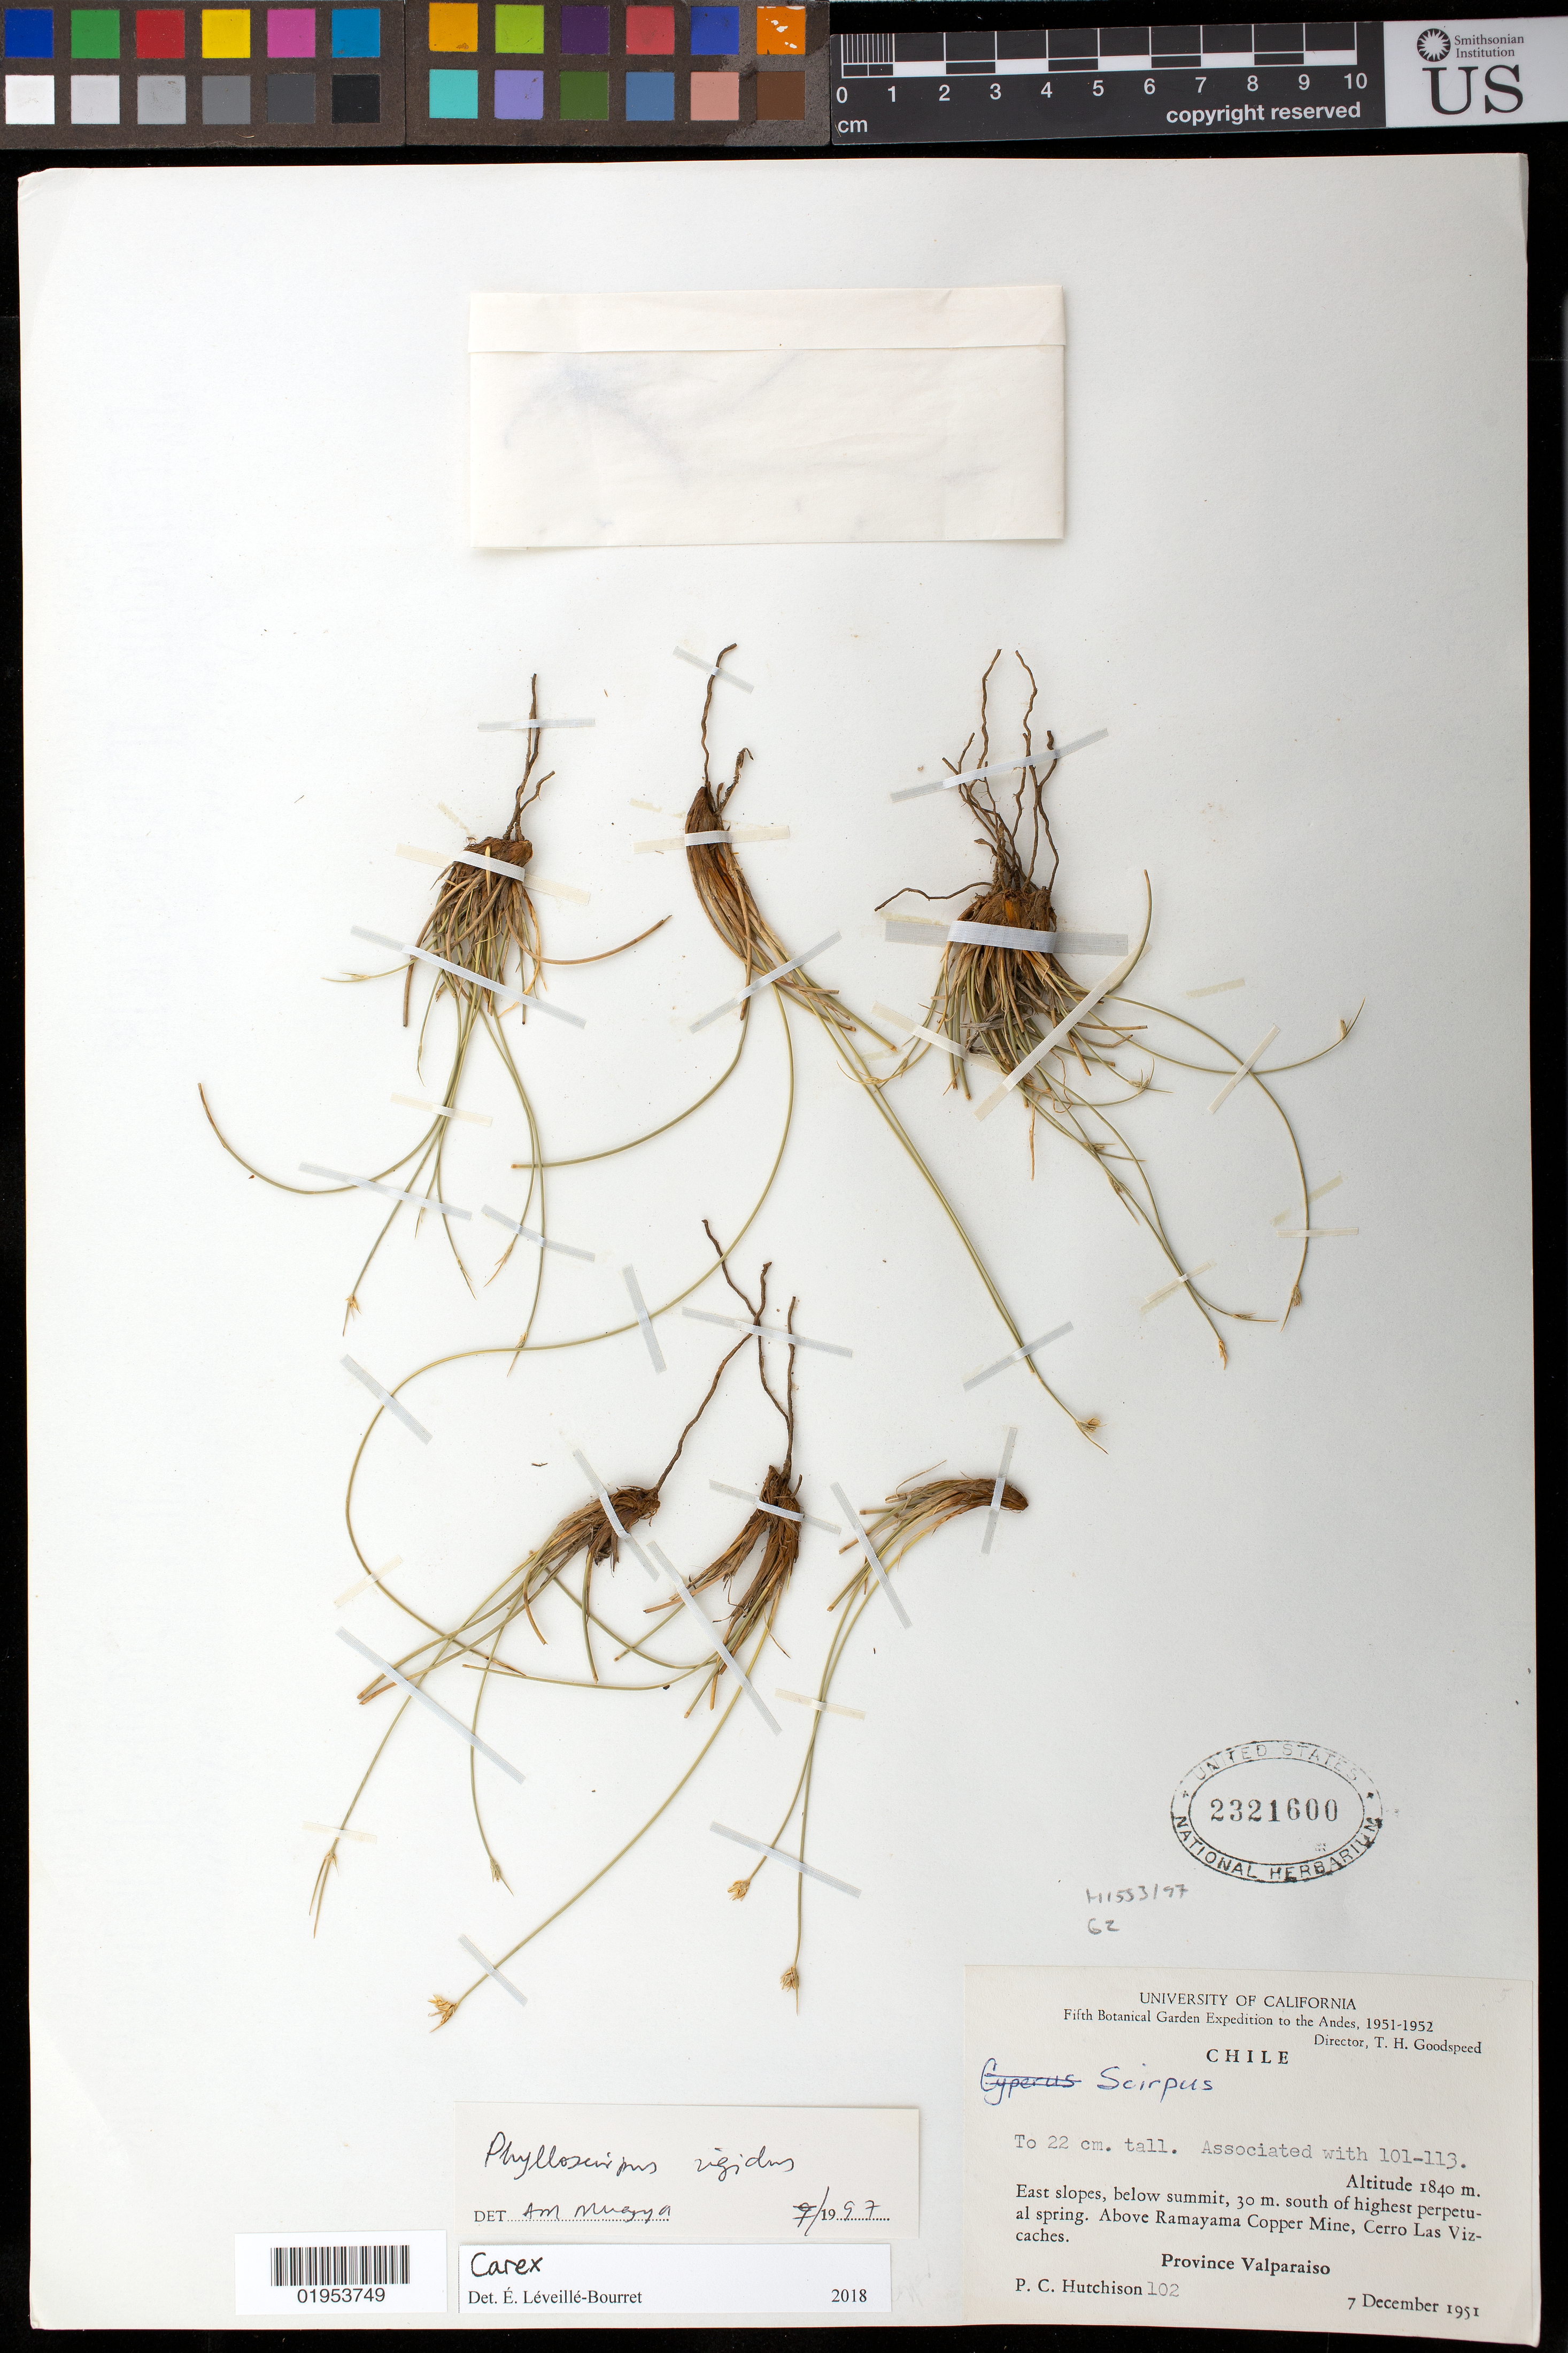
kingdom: Plantae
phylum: Tracheophyta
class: Liliopsida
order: Poales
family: Cyperaceae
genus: Carex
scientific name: Carex sp.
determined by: Léveillé-Bourret, E.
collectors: P. C. Hutchison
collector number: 102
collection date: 1951-12-07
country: Chile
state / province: Valparaíso (V)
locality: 30 m. S of highest perpetual spring. Above Ramayama Copper Mine, Cerro Las Vizcaches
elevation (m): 1840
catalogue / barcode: US 2321600